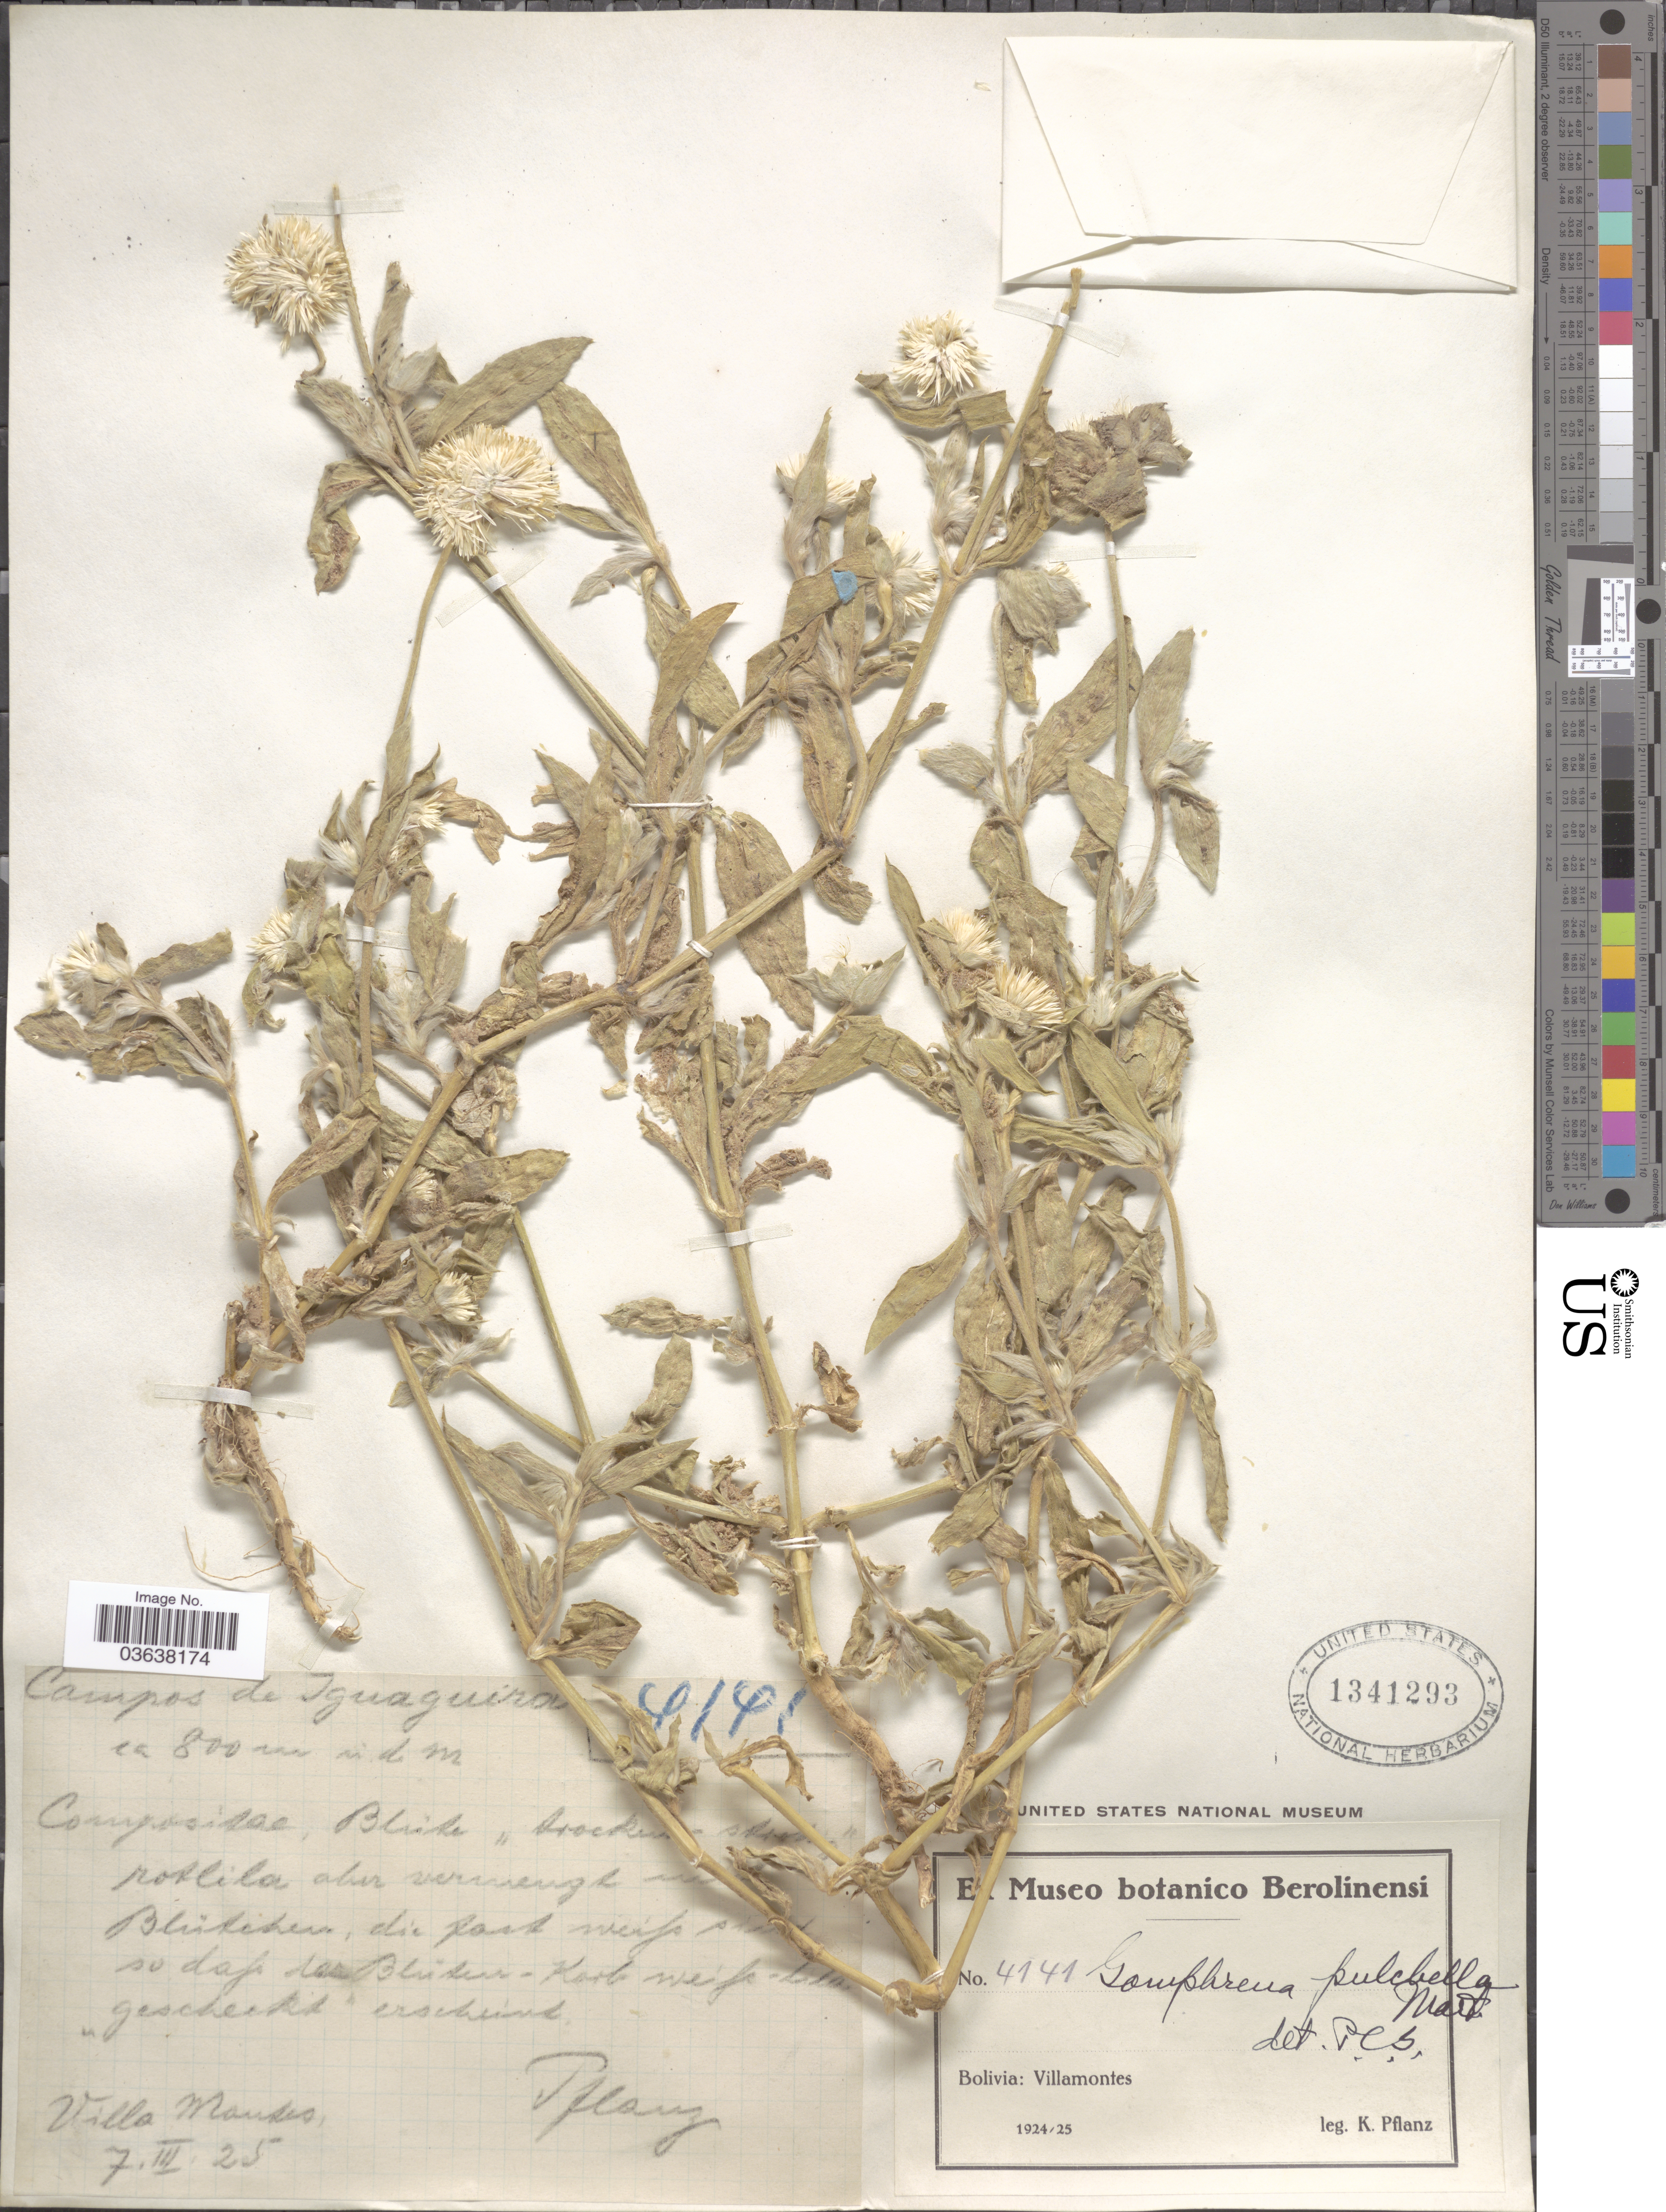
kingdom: Plantae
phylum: Tracheophyta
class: Magnoliopsida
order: Caryophyllales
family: Amaranthaceae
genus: Gomphrena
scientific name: Gomphrena pulchella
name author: Mart.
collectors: K. Pflanz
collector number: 4141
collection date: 1925-03-07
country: Bolivia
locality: Campos de Iguaguira. Villamontes.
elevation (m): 800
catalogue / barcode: US 1341293